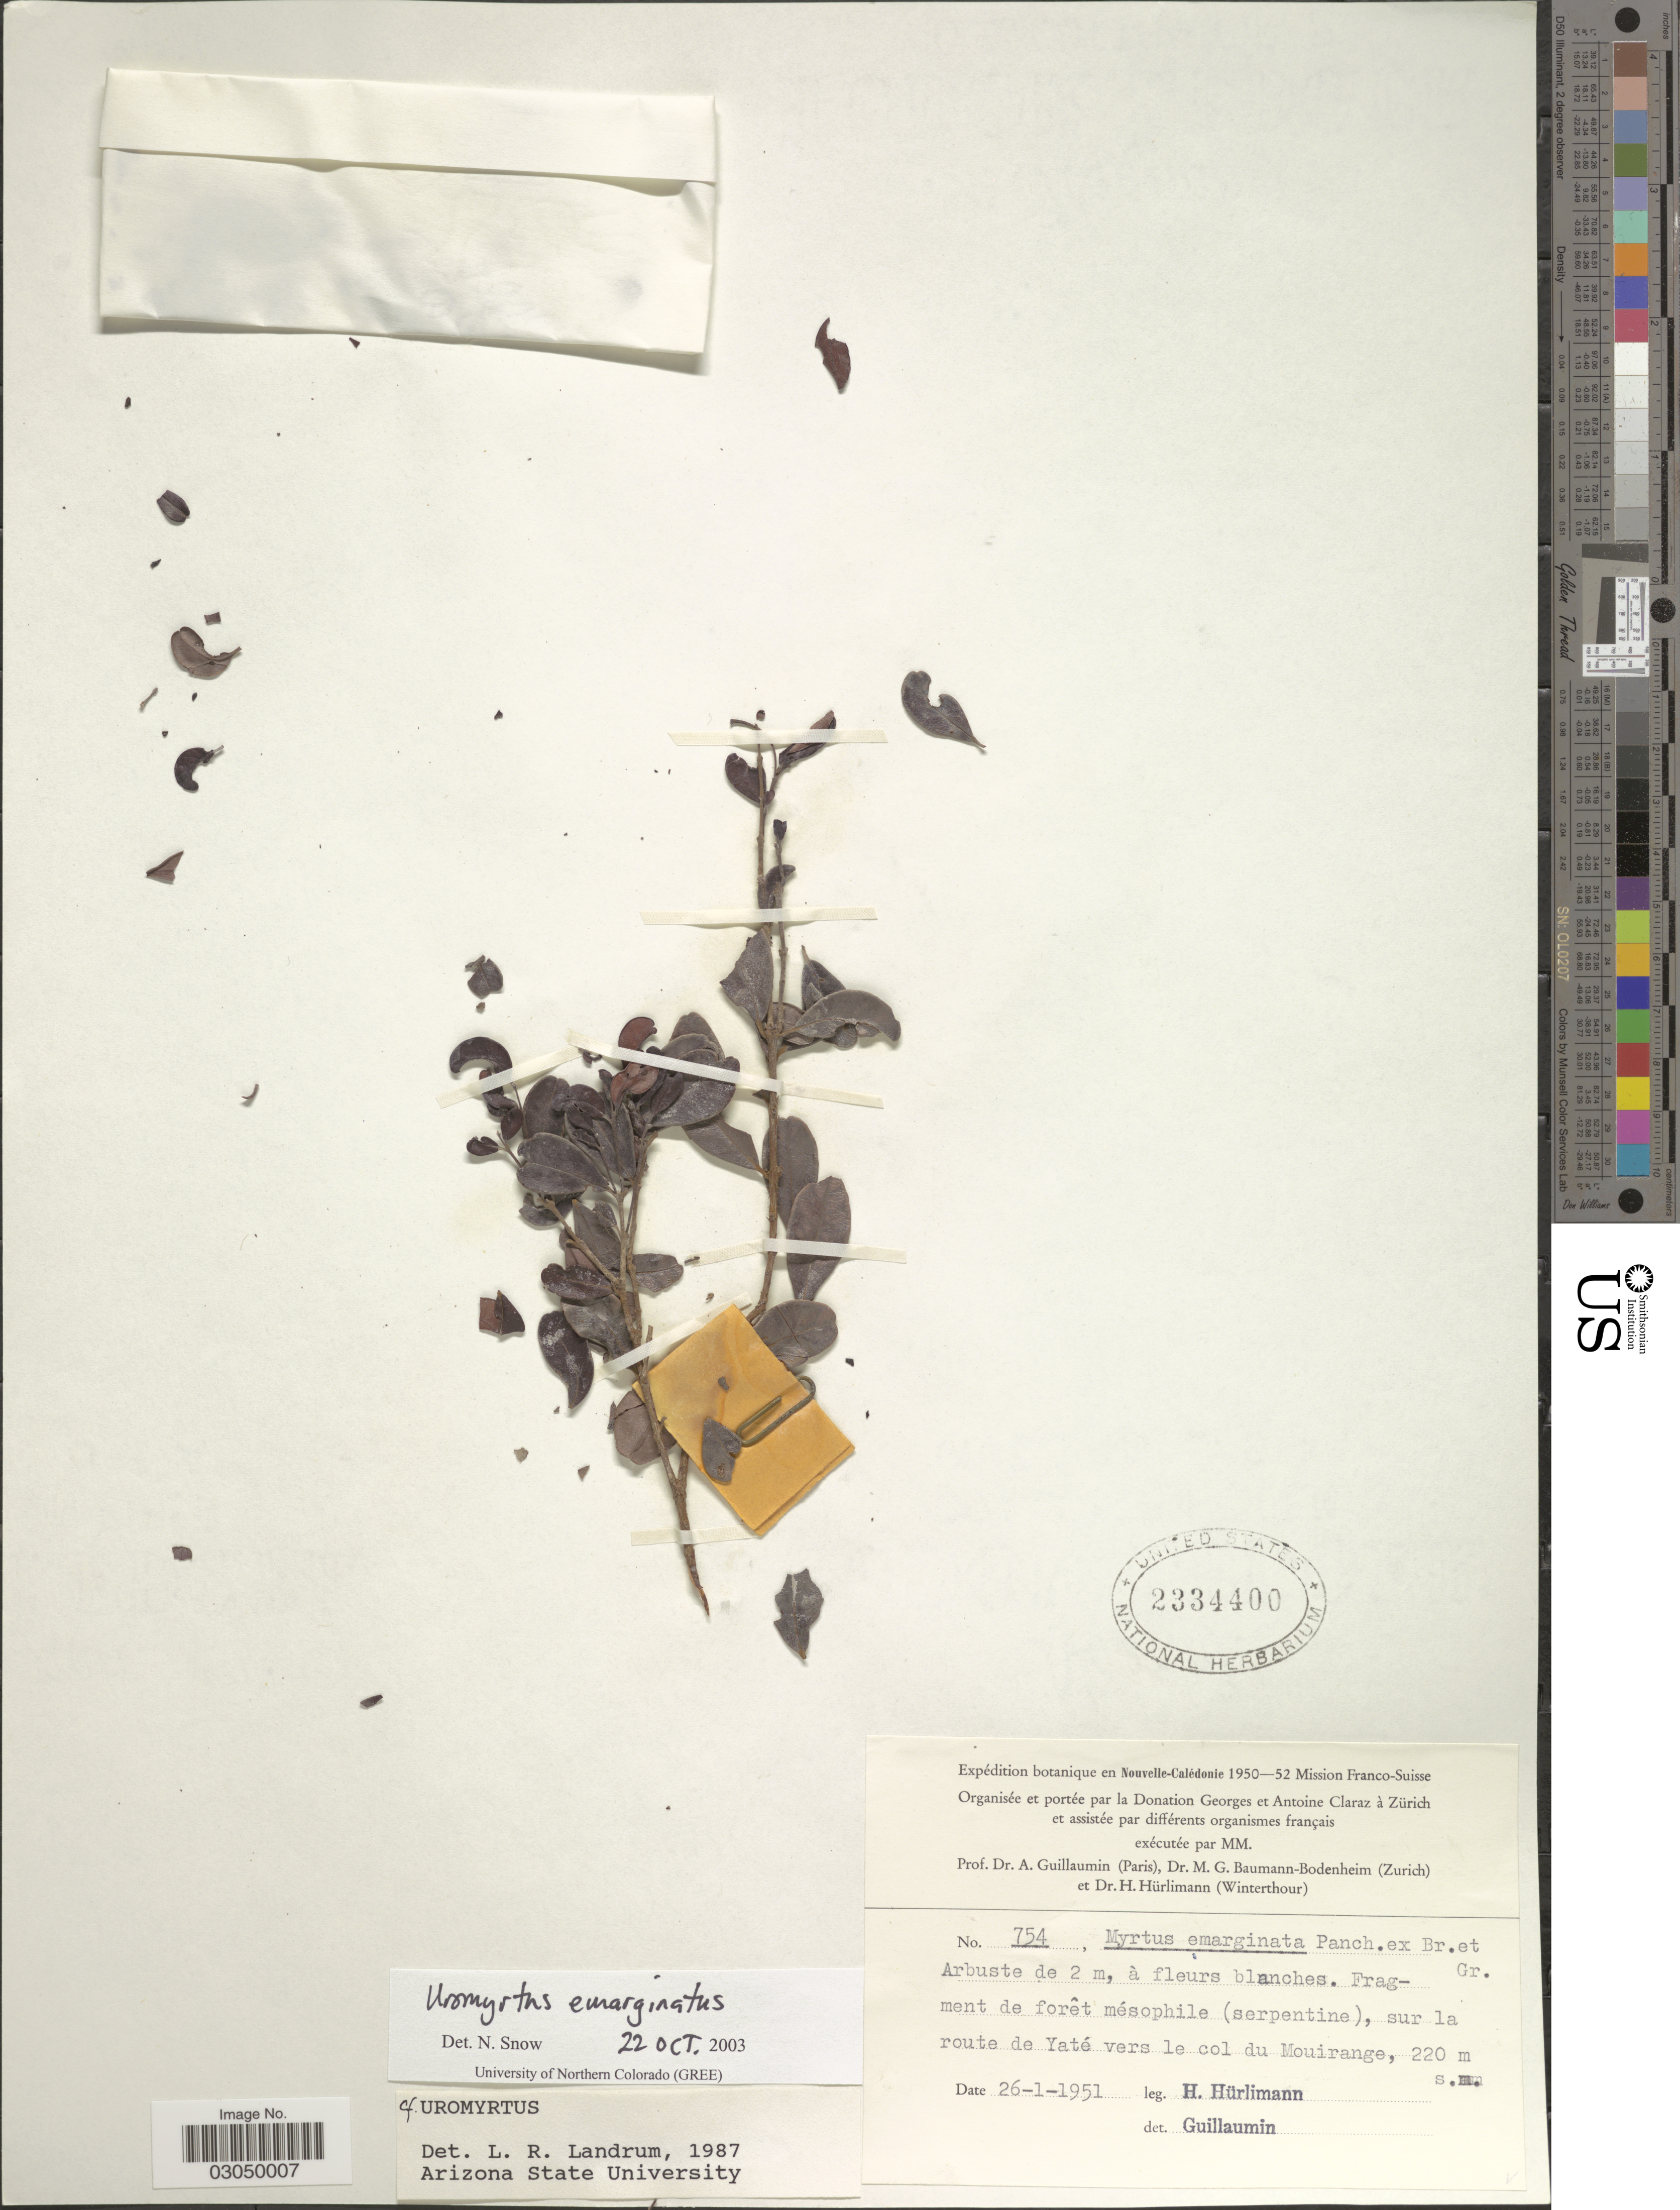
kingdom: Plantae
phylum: Tracheophyta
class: Magnoliopsida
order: Myrtales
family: Myrtaceae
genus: Uromyrtus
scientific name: Uromyrtus emarginata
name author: (Pancher ex Baker f.) Burret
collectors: H. Hürlimann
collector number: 754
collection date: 1951-01-26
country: New Caledonia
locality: En Nouvelle-Calédonie. Sur la route de Yaté vers le col du Mouirange.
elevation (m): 220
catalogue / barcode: US 2334400